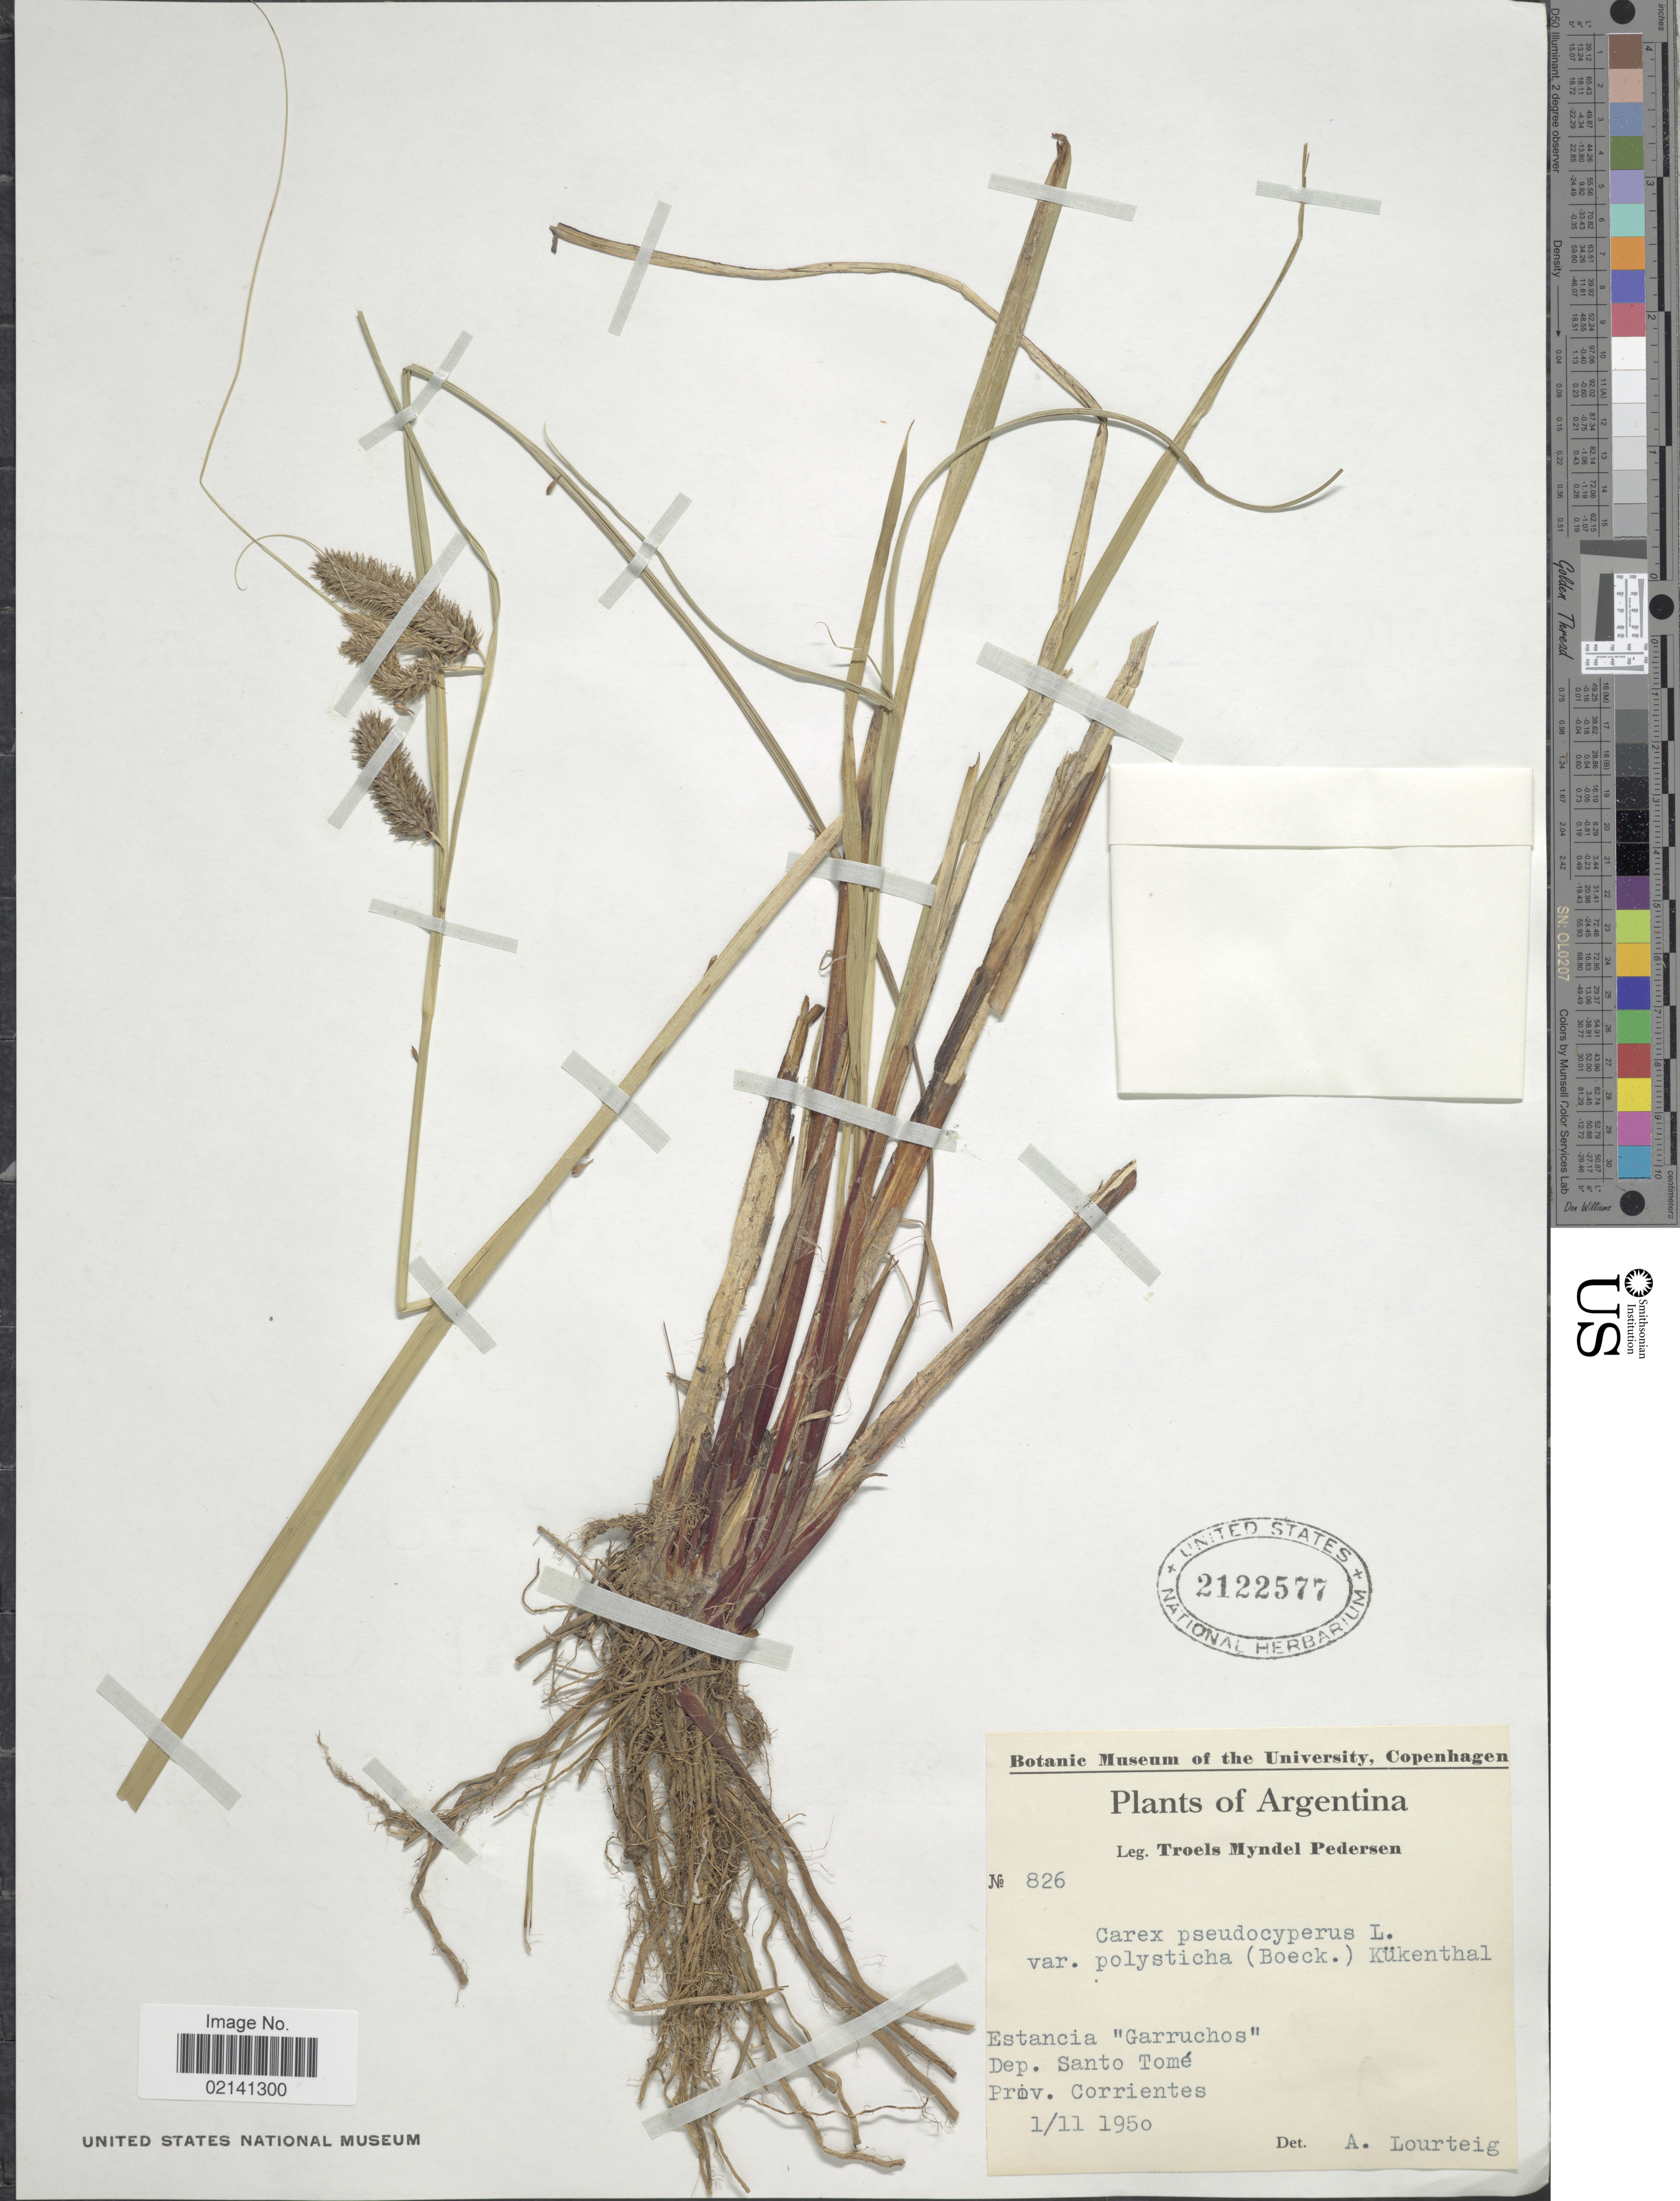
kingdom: Plantae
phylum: Tracheophyta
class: Liliopsida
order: Poales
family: Cyperaceae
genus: Carex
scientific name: Carex polysticha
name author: Boeckeler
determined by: Jimnéz-Mejias, Pedro, (UPOS), Universidad Pablo de Olavide (SPAIN)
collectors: T. Pederson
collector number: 826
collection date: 1950-11-01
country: Argentina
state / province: Corrientes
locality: Estancia "Garruchos", Dep. Santo Tome.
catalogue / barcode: US 2122577